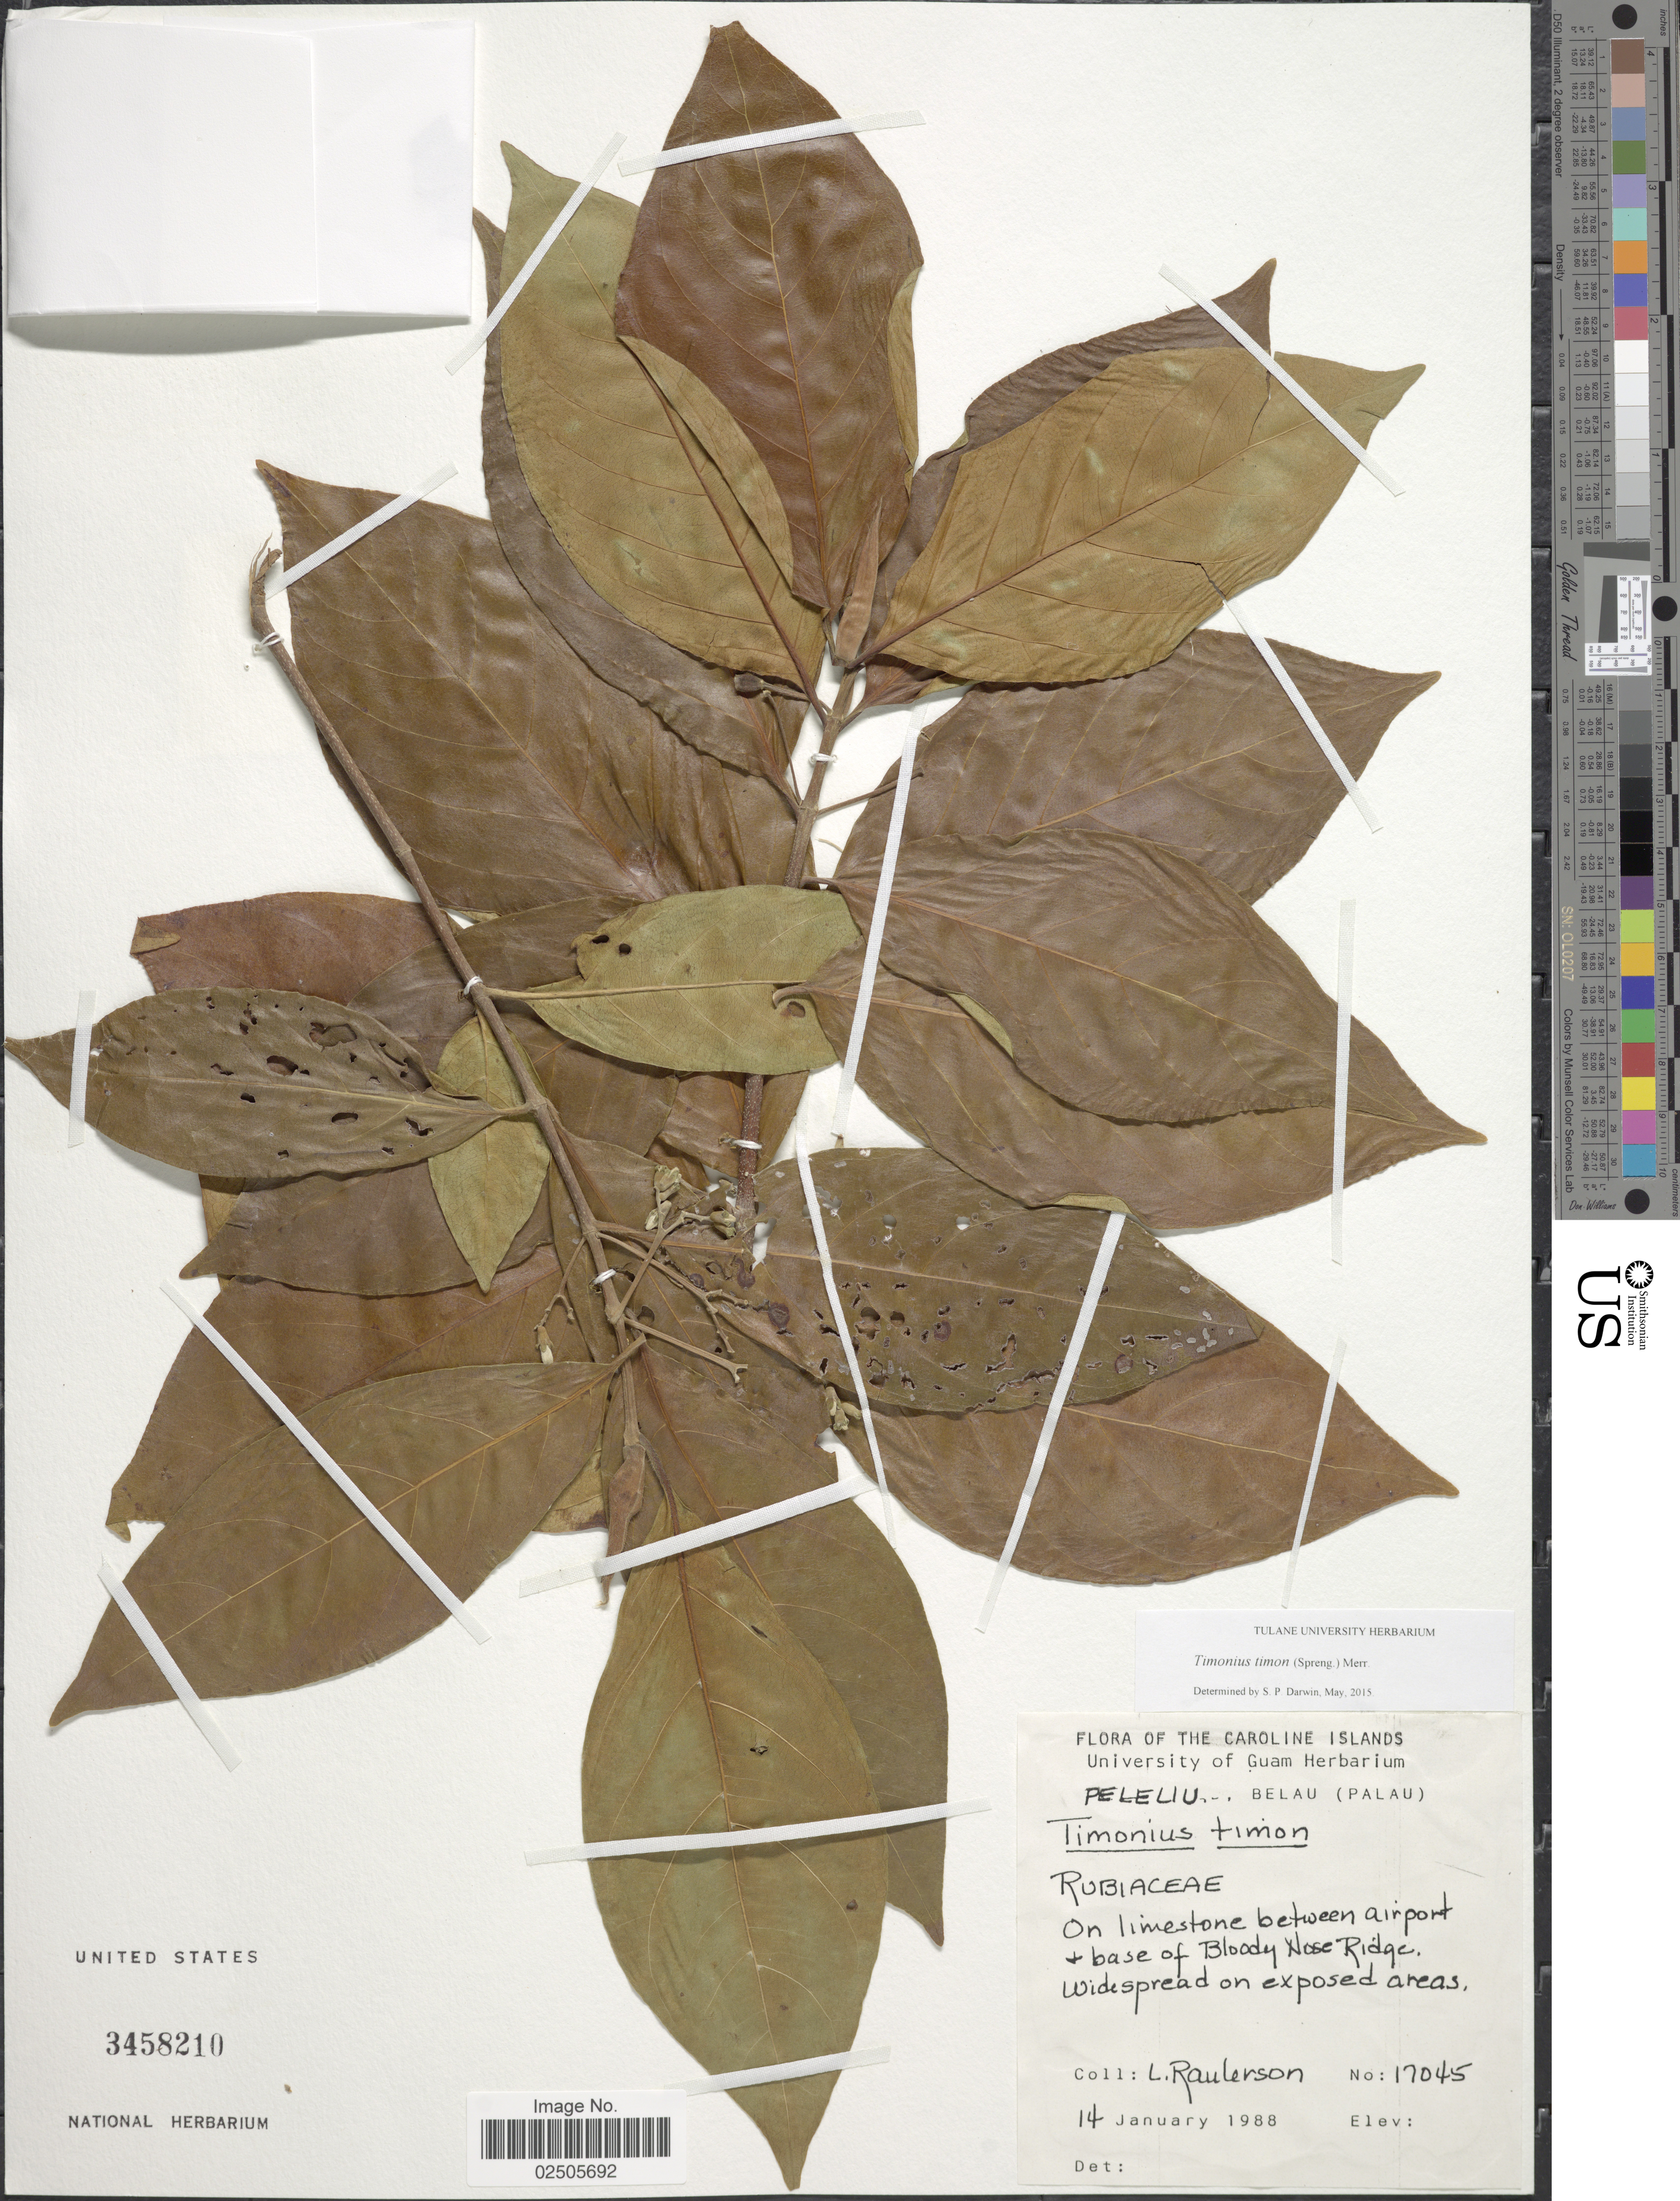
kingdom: Plantae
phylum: Tracheophyta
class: Magnoliopsida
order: Gentianales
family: Rubiaceae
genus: Timonius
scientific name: Timonius timon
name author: (Spreng.) Merr.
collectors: L. Raulerson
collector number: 17045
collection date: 1988-01-14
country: Palau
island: Beliliou [Peleliu]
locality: Peleliu, Belau (Palau) On limestone between airport & base of Bloody Xlose Ridge. Widespread on exposed areas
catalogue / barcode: US 3458210